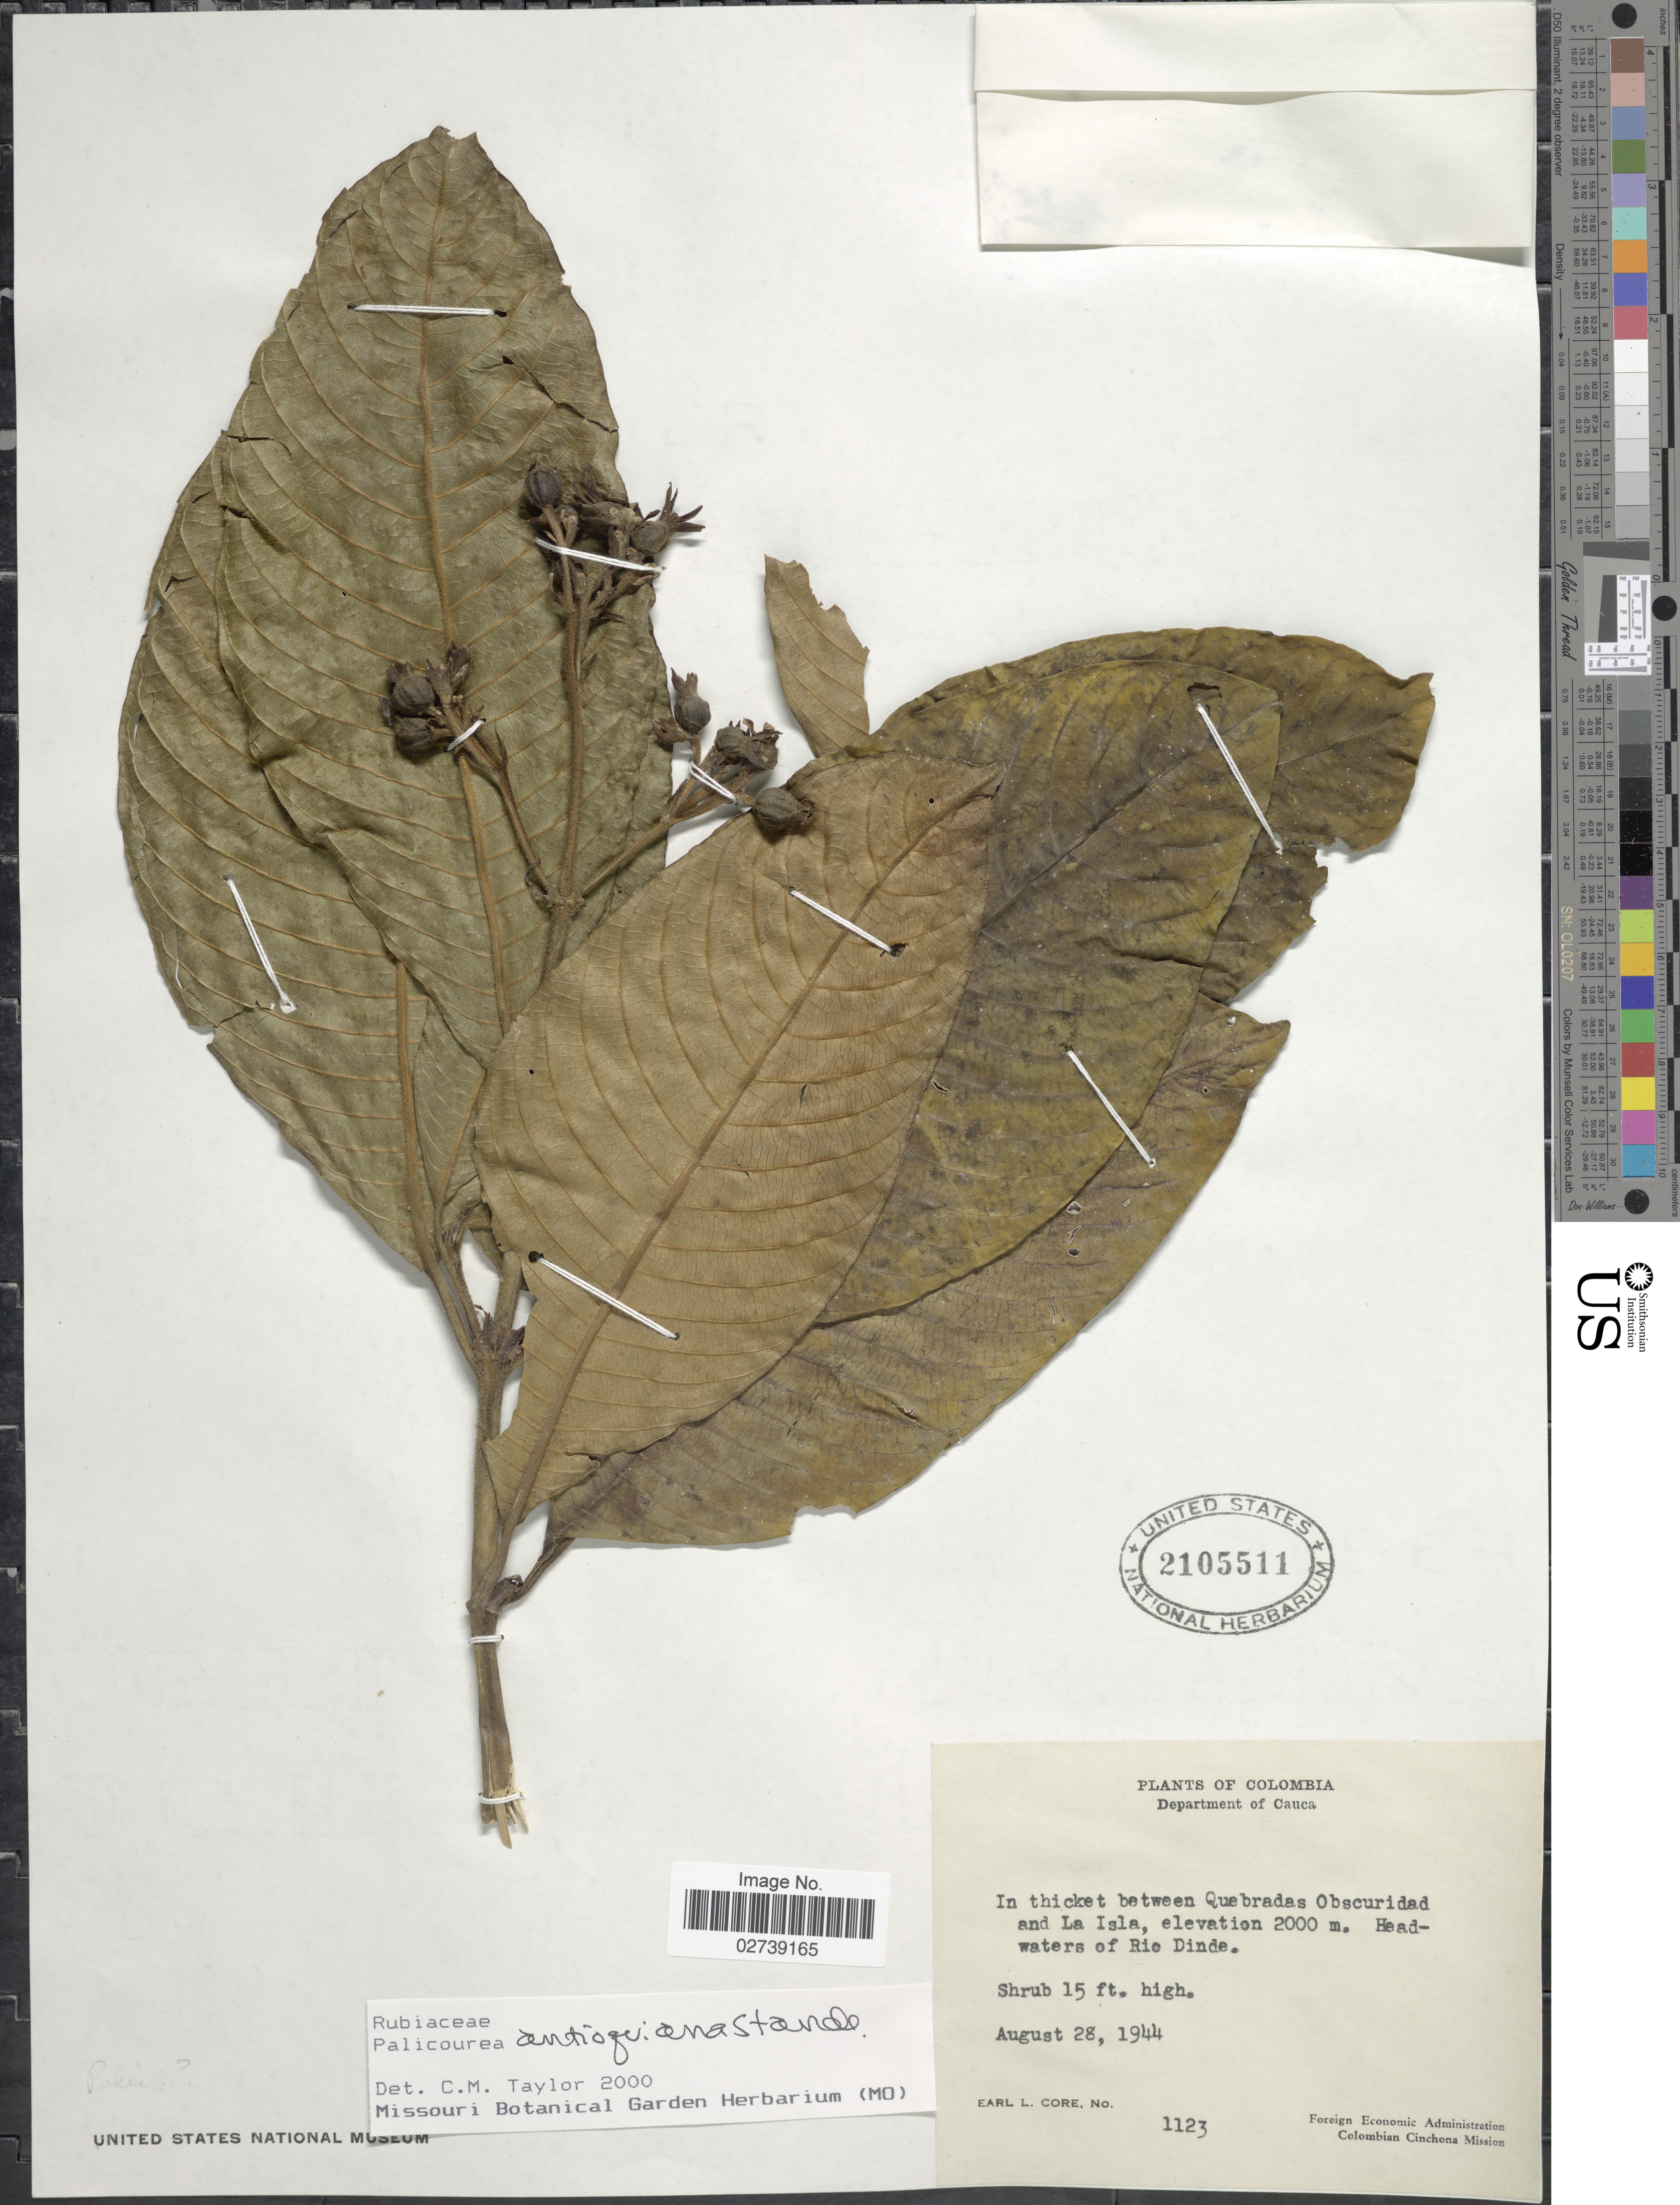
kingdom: Plantae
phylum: Tracheophyta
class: Magnoliopsida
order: Gentianales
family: Rubiaceae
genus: Palicourea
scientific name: Palicourea antioquiana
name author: Standl.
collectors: E. L. Core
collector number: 1123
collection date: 1944-08-28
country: Colombia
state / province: Cauca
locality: Department of Cauca. In thicket between Quebradas Obscuridad and La Isla. Headwaters of Rio Dinde.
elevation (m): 2000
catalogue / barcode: US 2105511